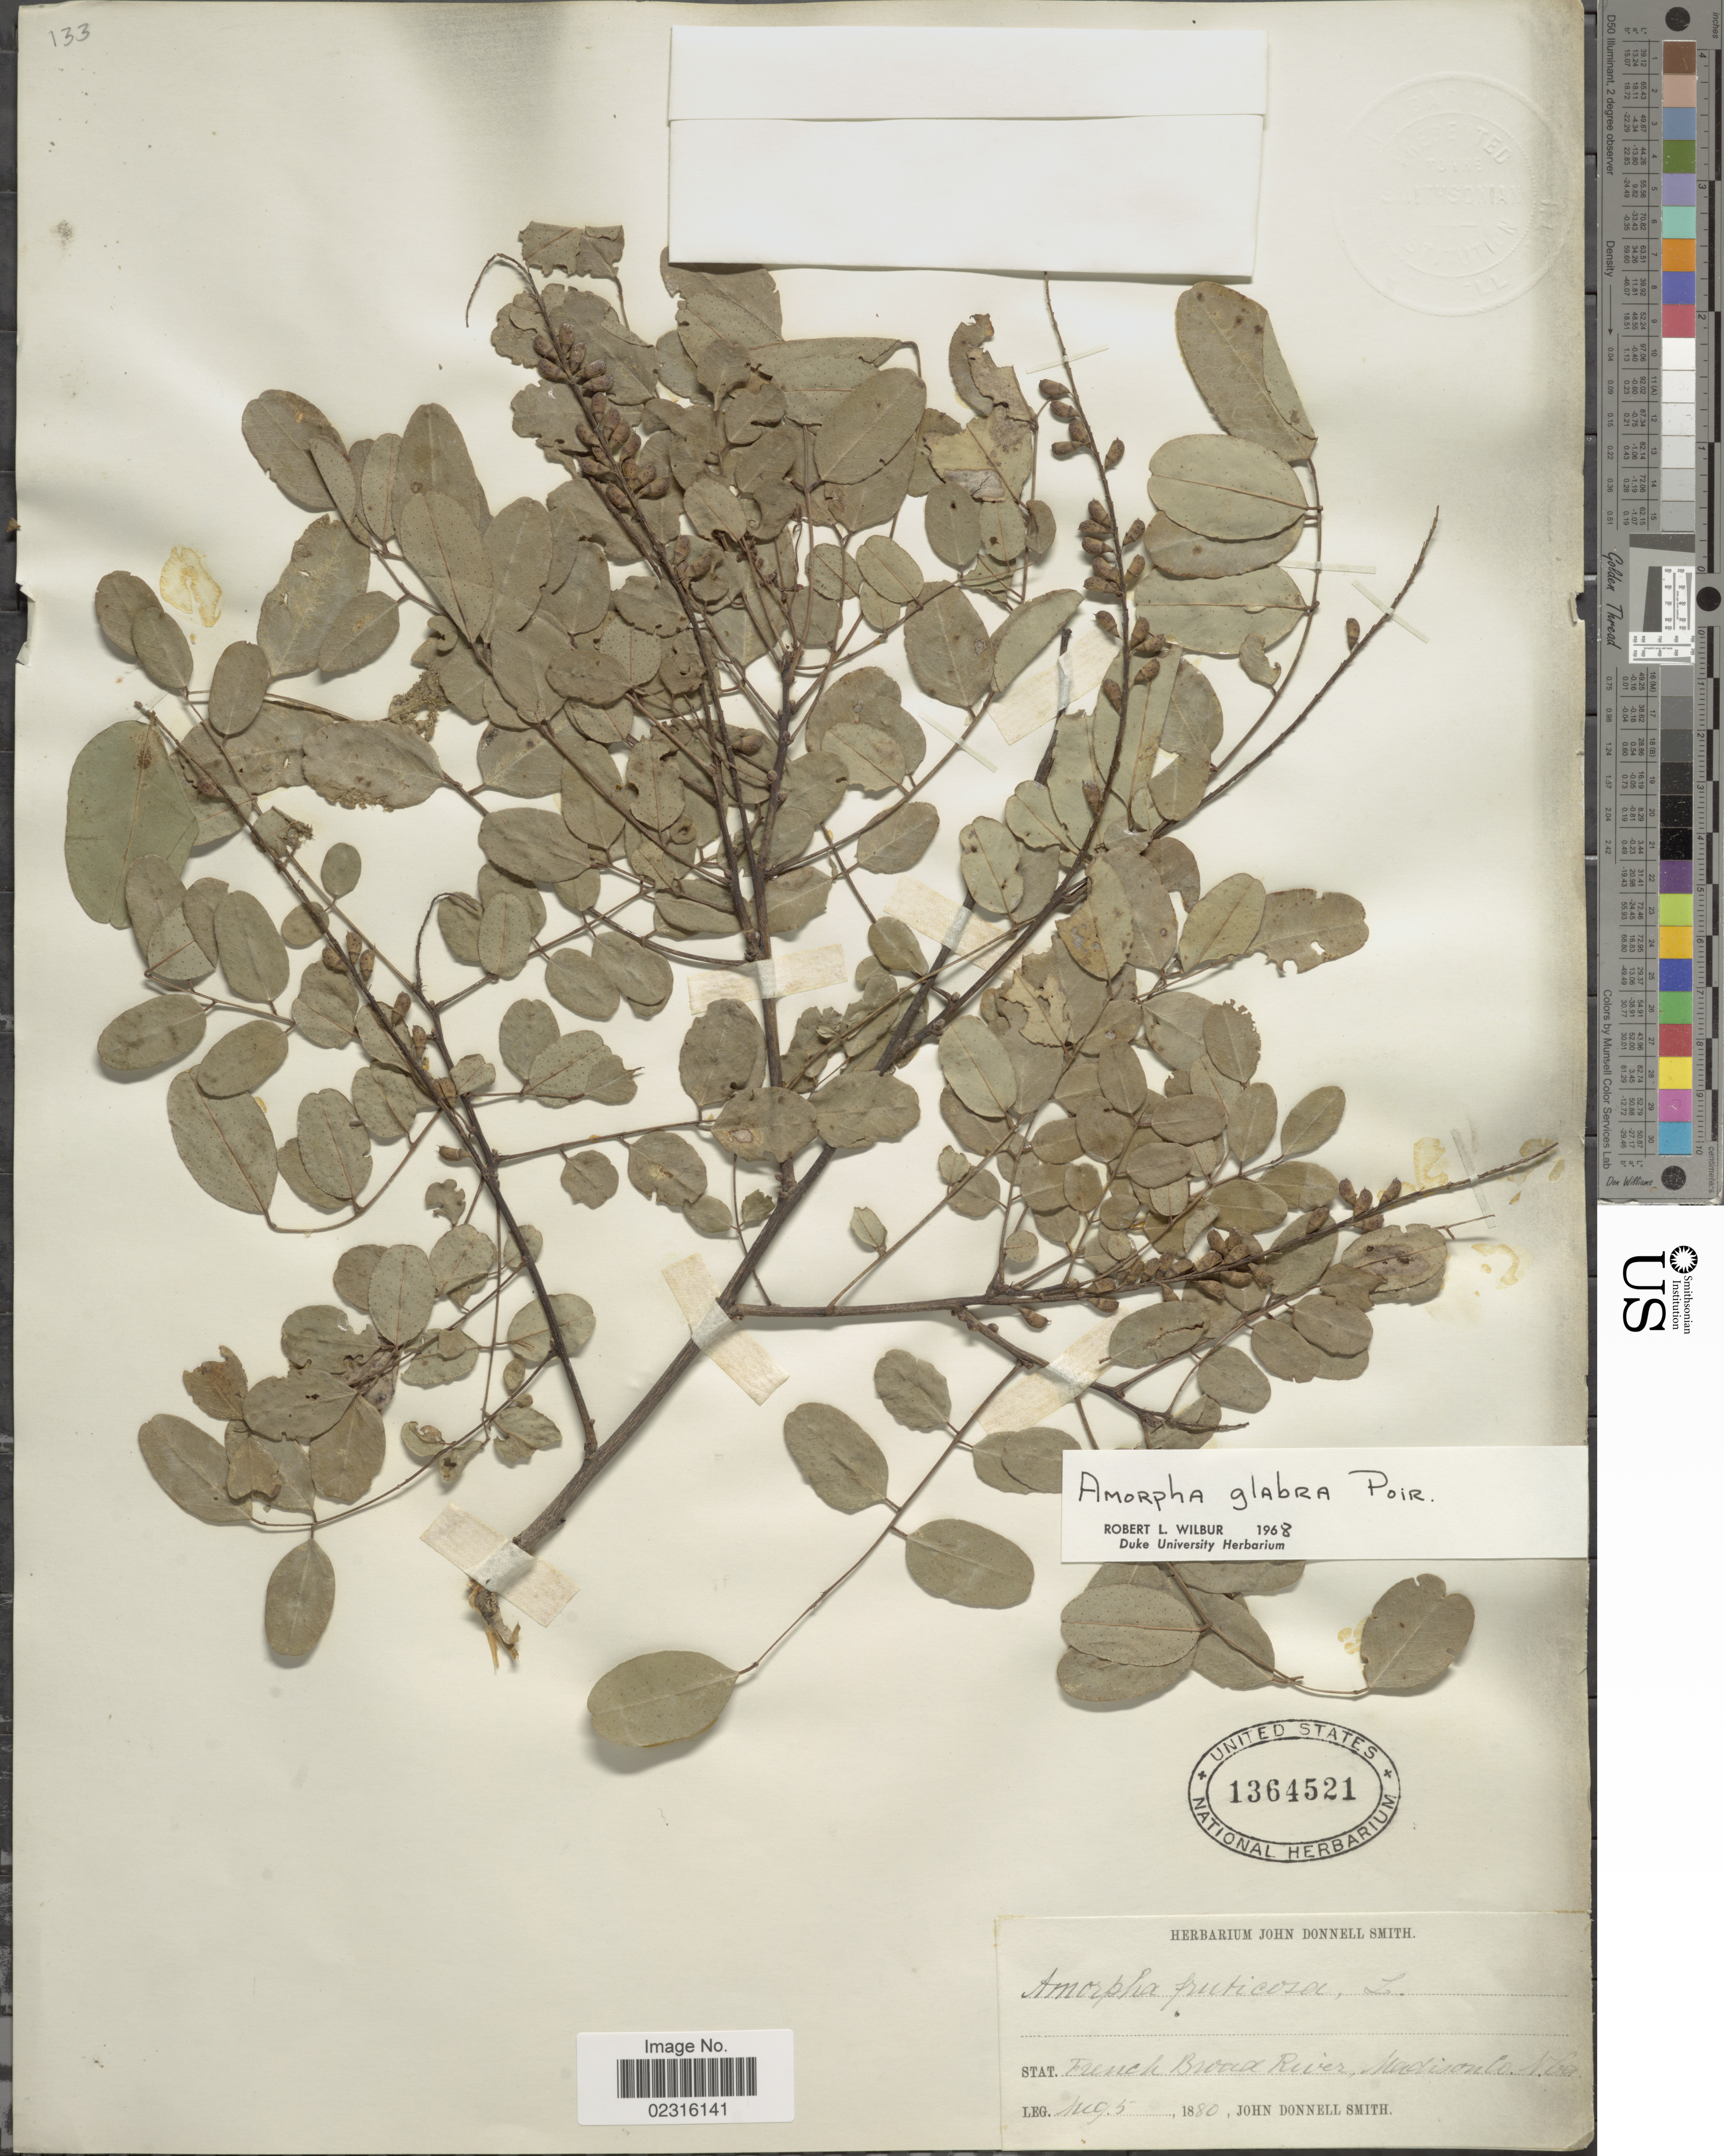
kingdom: Plantae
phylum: Tracheophyta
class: Magnoliopsida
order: Fabales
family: Fabaceae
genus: Amorpha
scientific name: Amorpha glabra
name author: (Pers.) Poir.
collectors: J. Donnell Smith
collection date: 1880-08-05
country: United States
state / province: North Carolina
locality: French Broad River, Madison Co.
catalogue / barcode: US 1364521